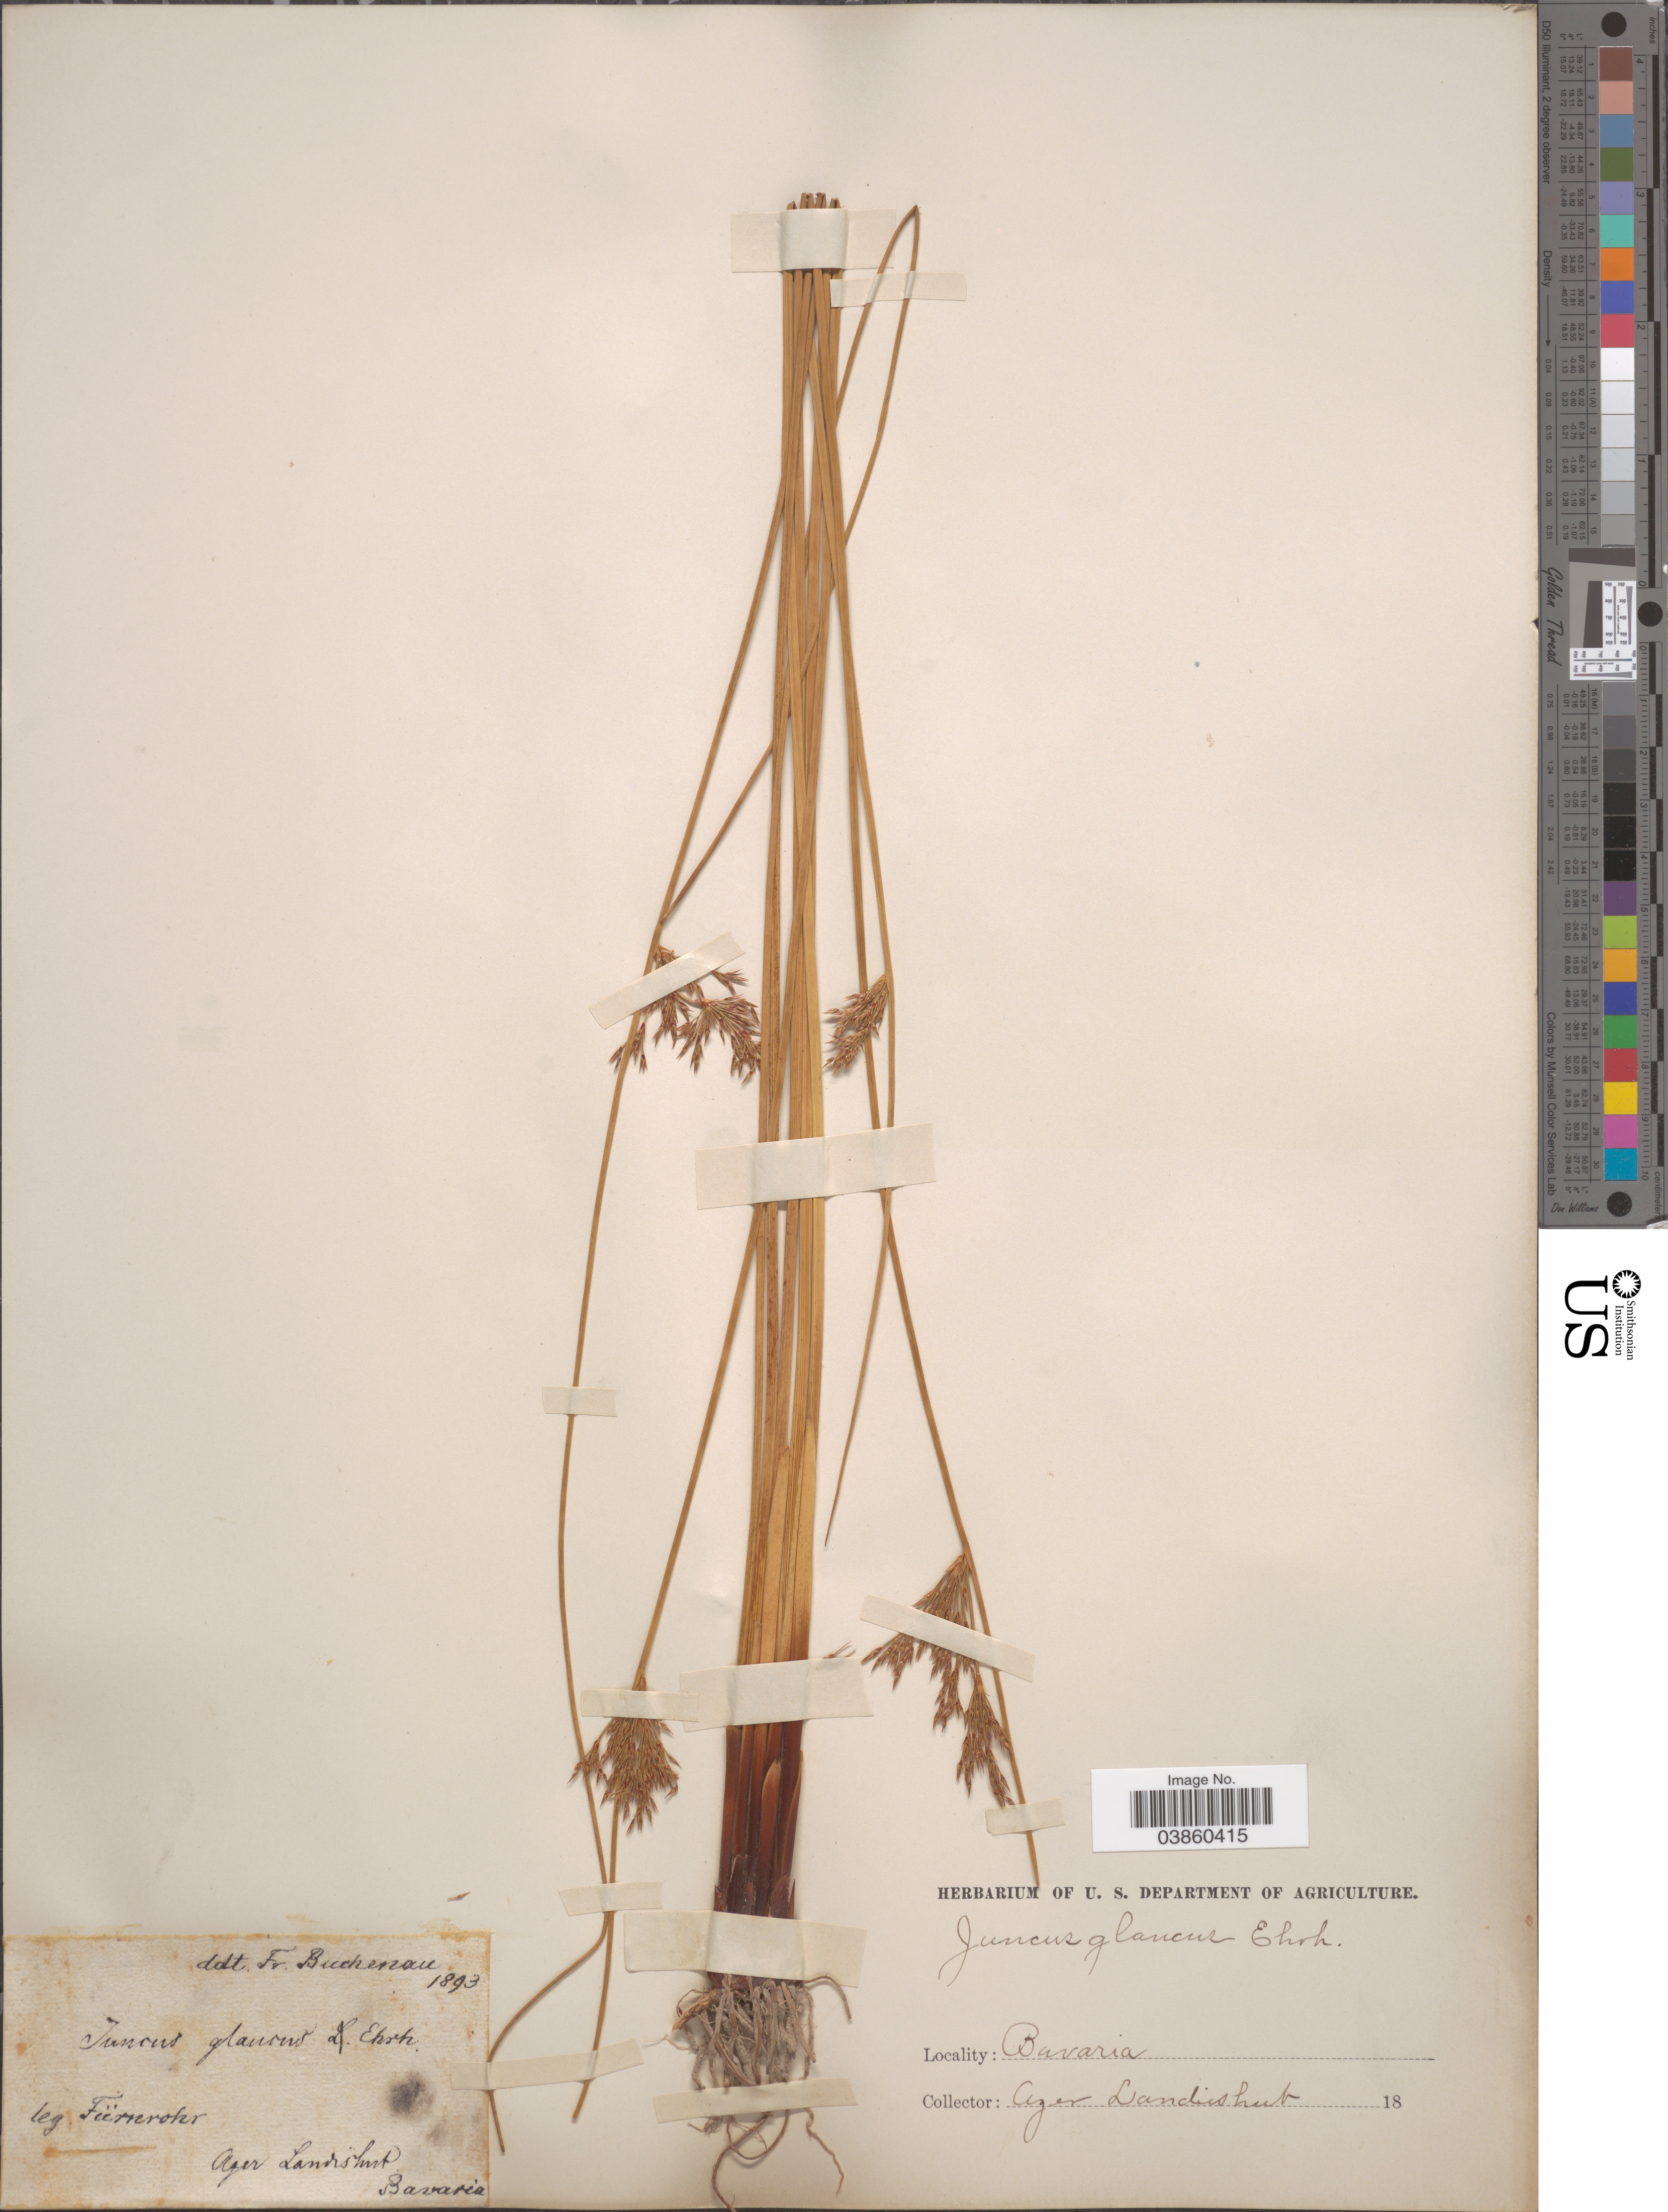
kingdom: Plantae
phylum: Tracheophyta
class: Liliopsida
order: Poales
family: Juncaceae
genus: Juncus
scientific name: Juncus glaucus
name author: Ehrh.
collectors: Fürnrohr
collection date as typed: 18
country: Germany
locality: Bavaria. Ager Landishut [unsure placement]